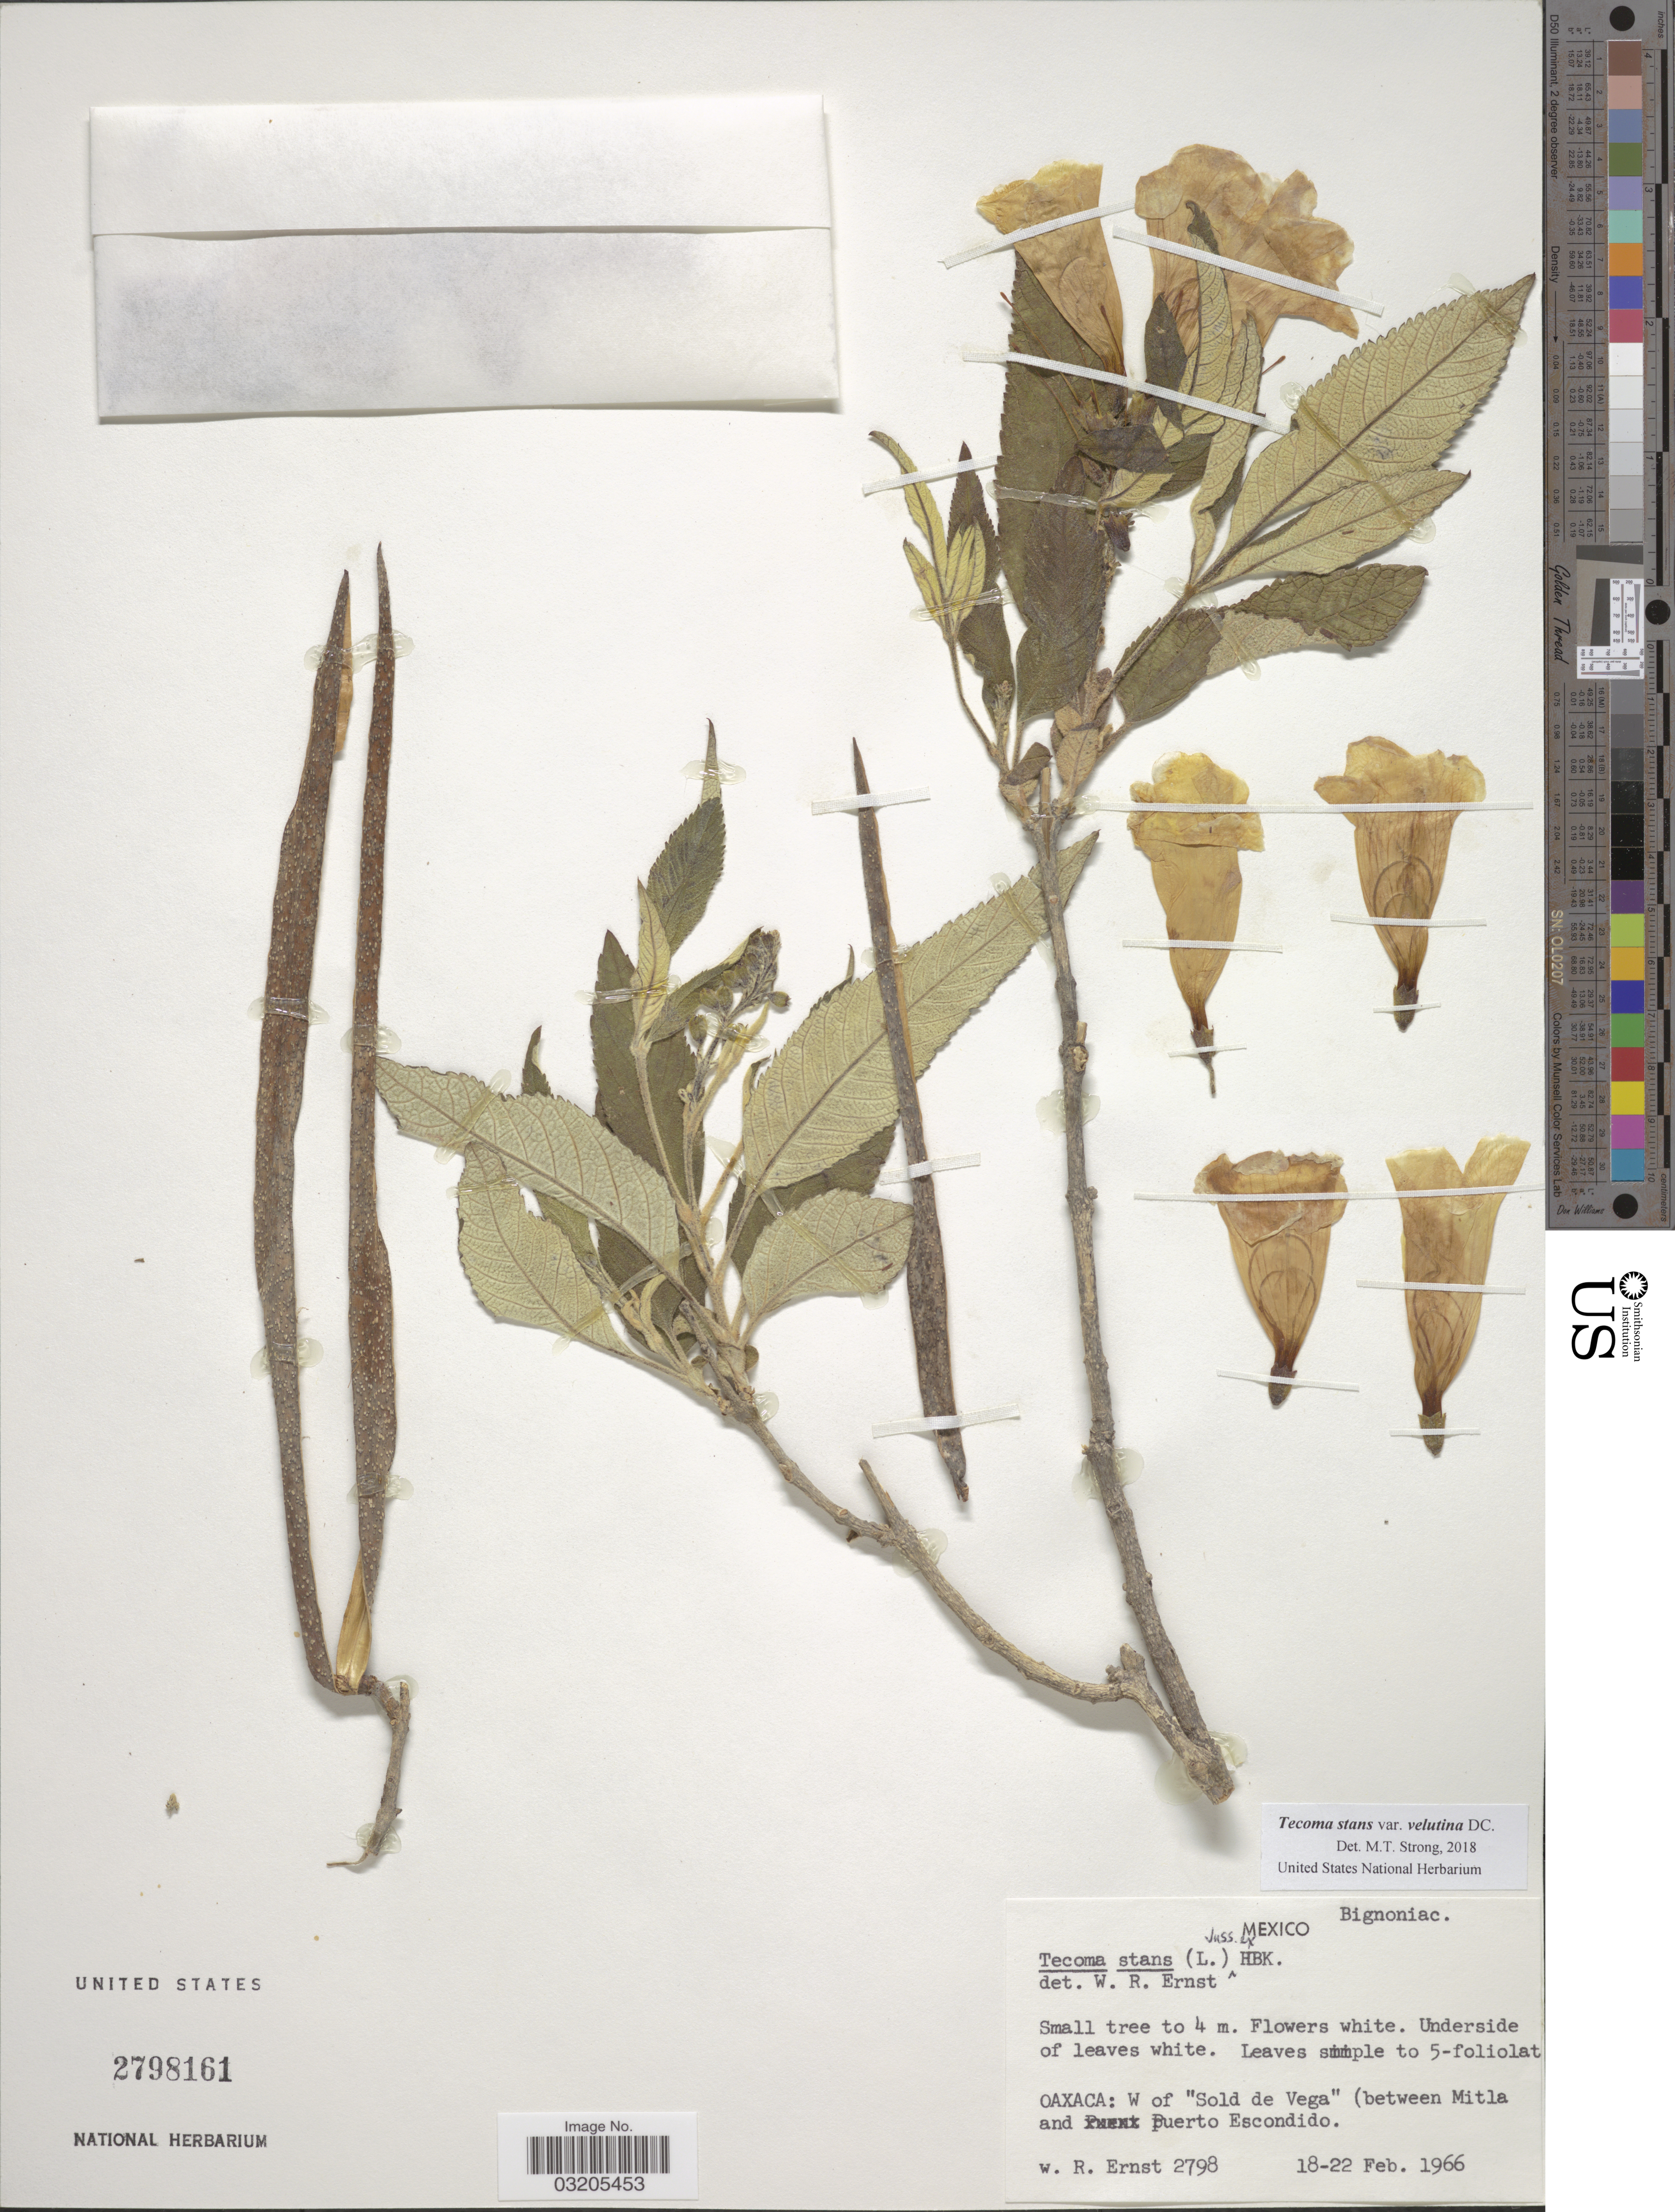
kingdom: Plantae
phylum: Tracheophyta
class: Magnoliopsida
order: Lamiales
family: Bignoniaceae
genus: Tecoma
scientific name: Tecoma stans var. velutina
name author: DC.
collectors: W. R. Ernst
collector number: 2798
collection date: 1966-02-18/1966-02-22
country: Mexico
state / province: Oaxaca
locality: W of "Sold de Vega" (between Mitla and Puerto Escondido.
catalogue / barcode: US 2798161